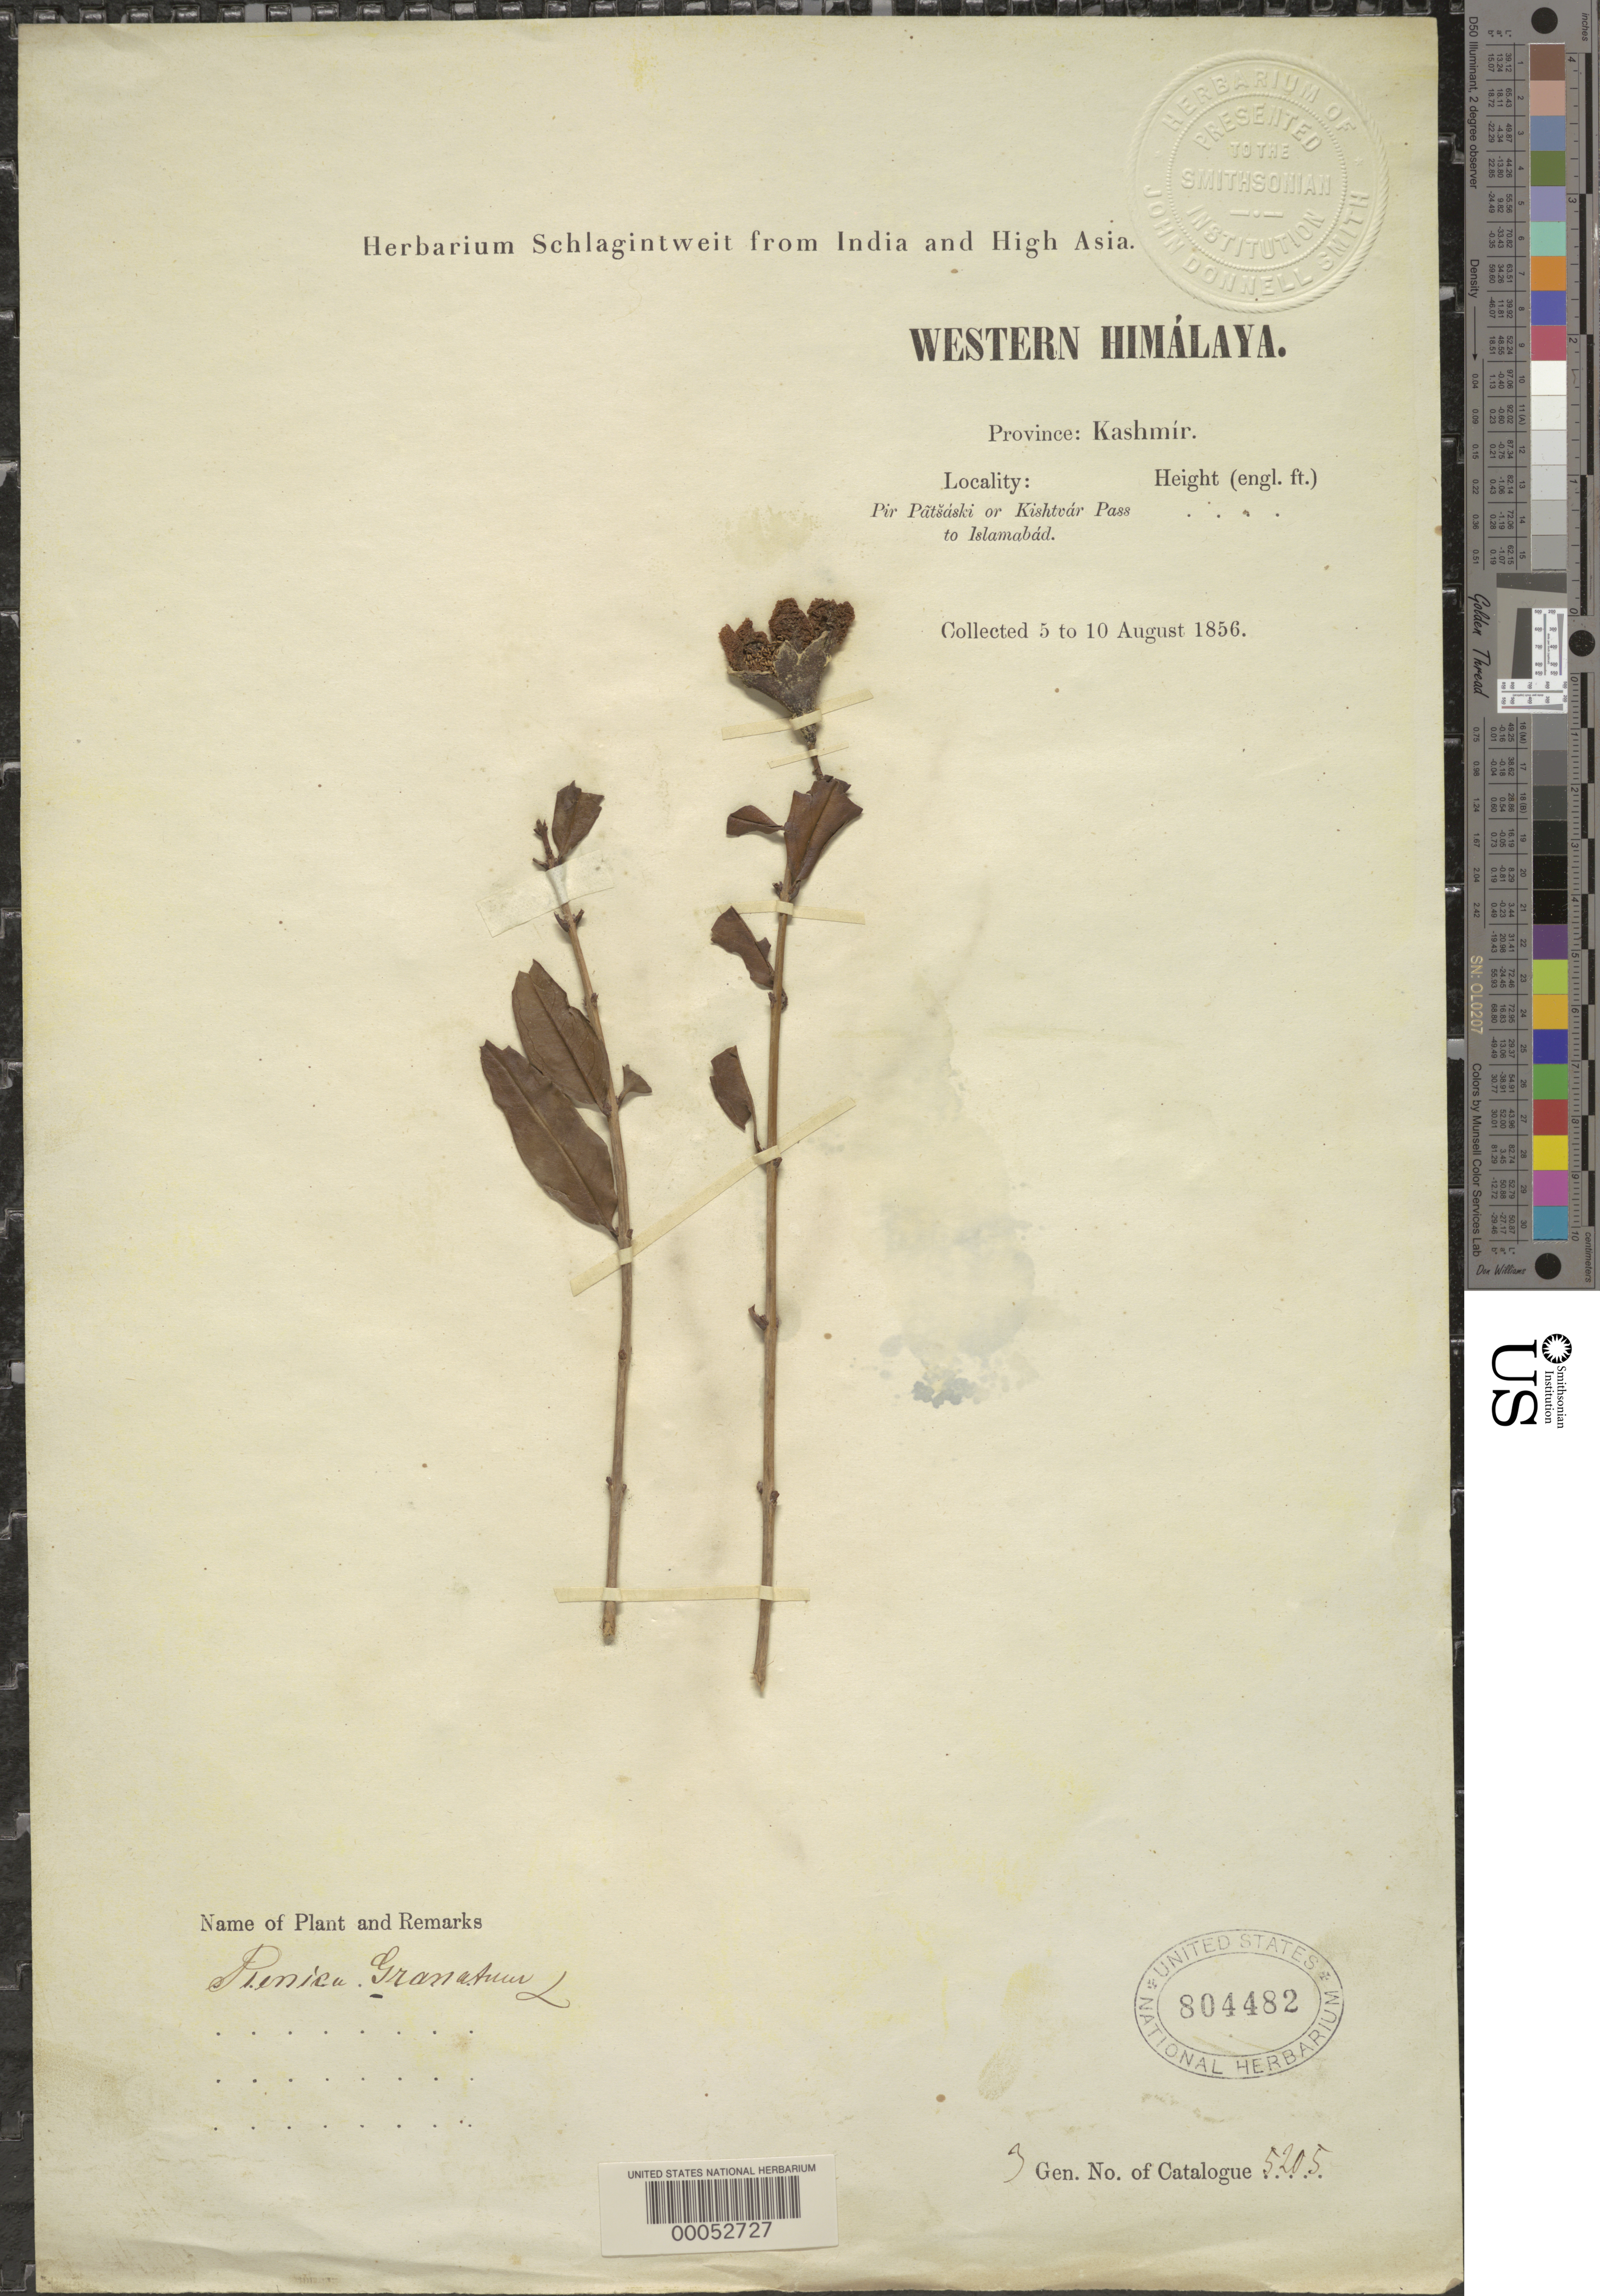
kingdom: Plantae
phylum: Tracheophyta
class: Magnoliopsida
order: Myrtales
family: Lythraceae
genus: Punica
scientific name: Punica granatum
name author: L.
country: India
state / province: Jammu And Kashmir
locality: Pir Patsaski or Kishtwar Pass to Islamabad.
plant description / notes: Probably Herbarium Schlagintweit (specimen not seen)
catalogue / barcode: US 804482